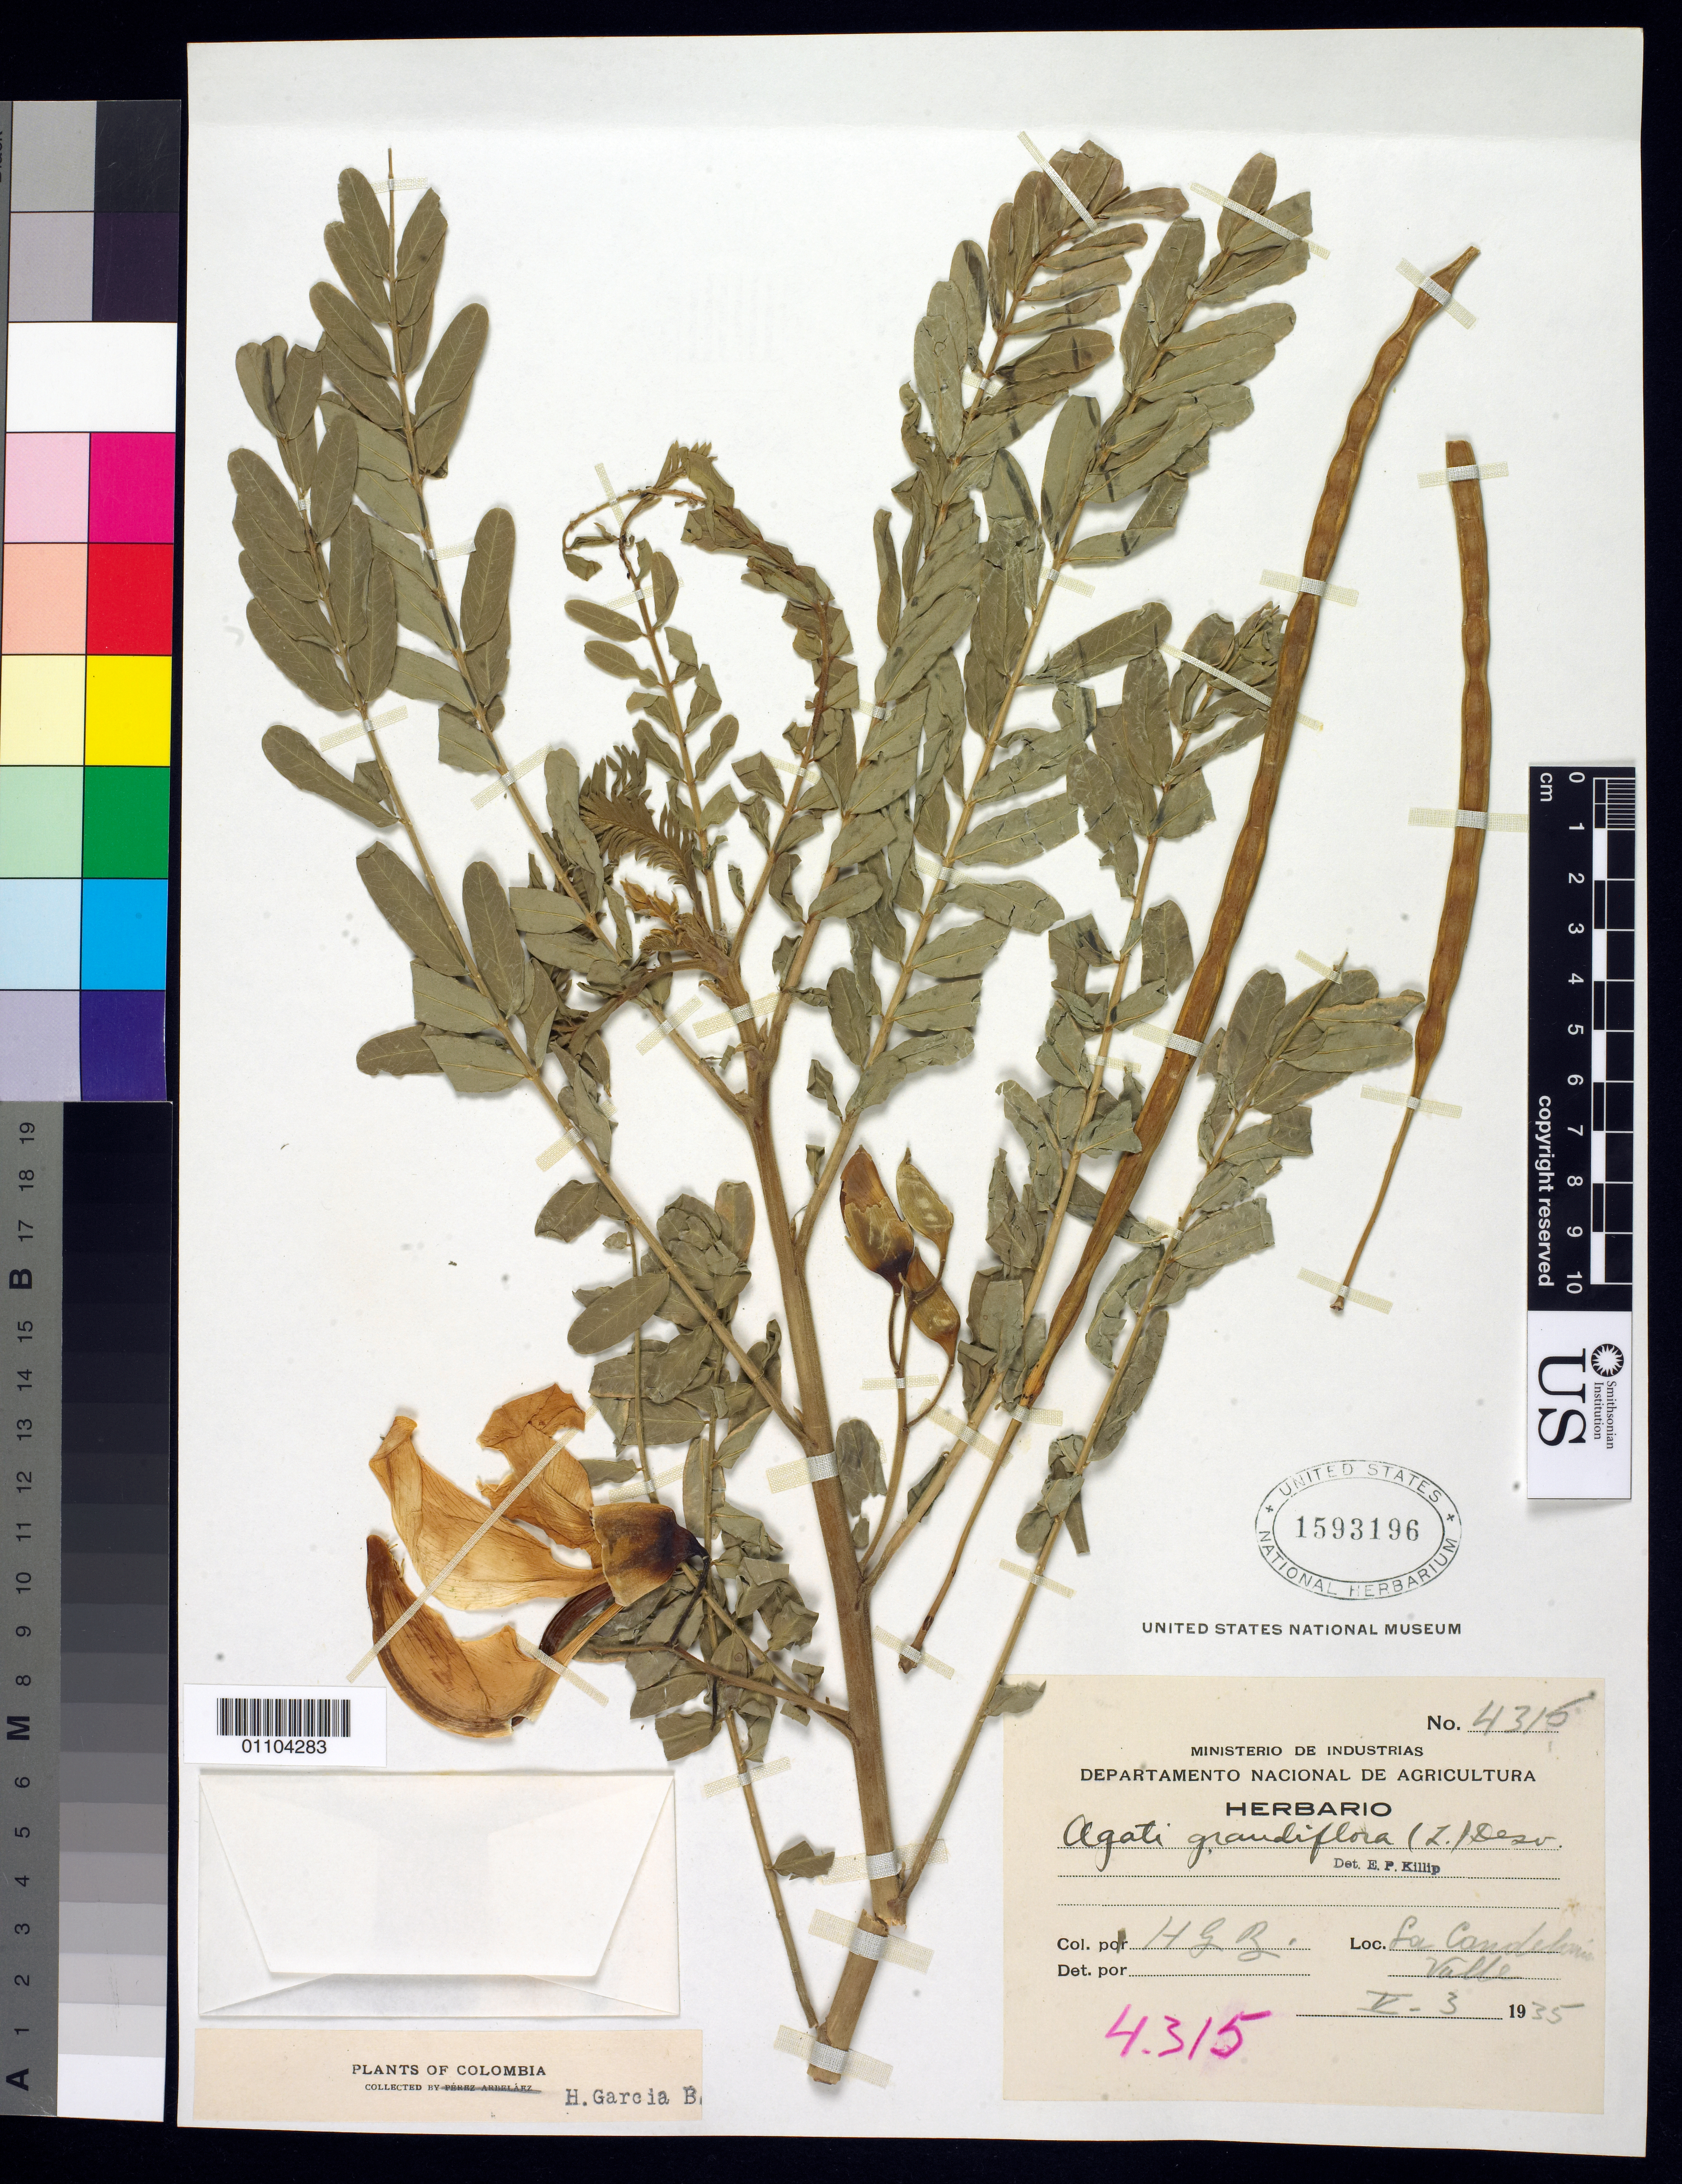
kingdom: Plantae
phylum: Tracheophyta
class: Magnoliopsida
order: Fabales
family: Fabaceae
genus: Sesbania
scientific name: Sesbania grandiflora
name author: (L.) Poir.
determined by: Strong, M. T., (US), Smithsonian Institution - National Museum of Natural History (UNITED STATES)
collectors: H. García Barriga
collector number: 4315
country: Colombia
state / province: Bogota D.C.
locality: La Candelaria Valle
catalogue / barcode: US 1593196